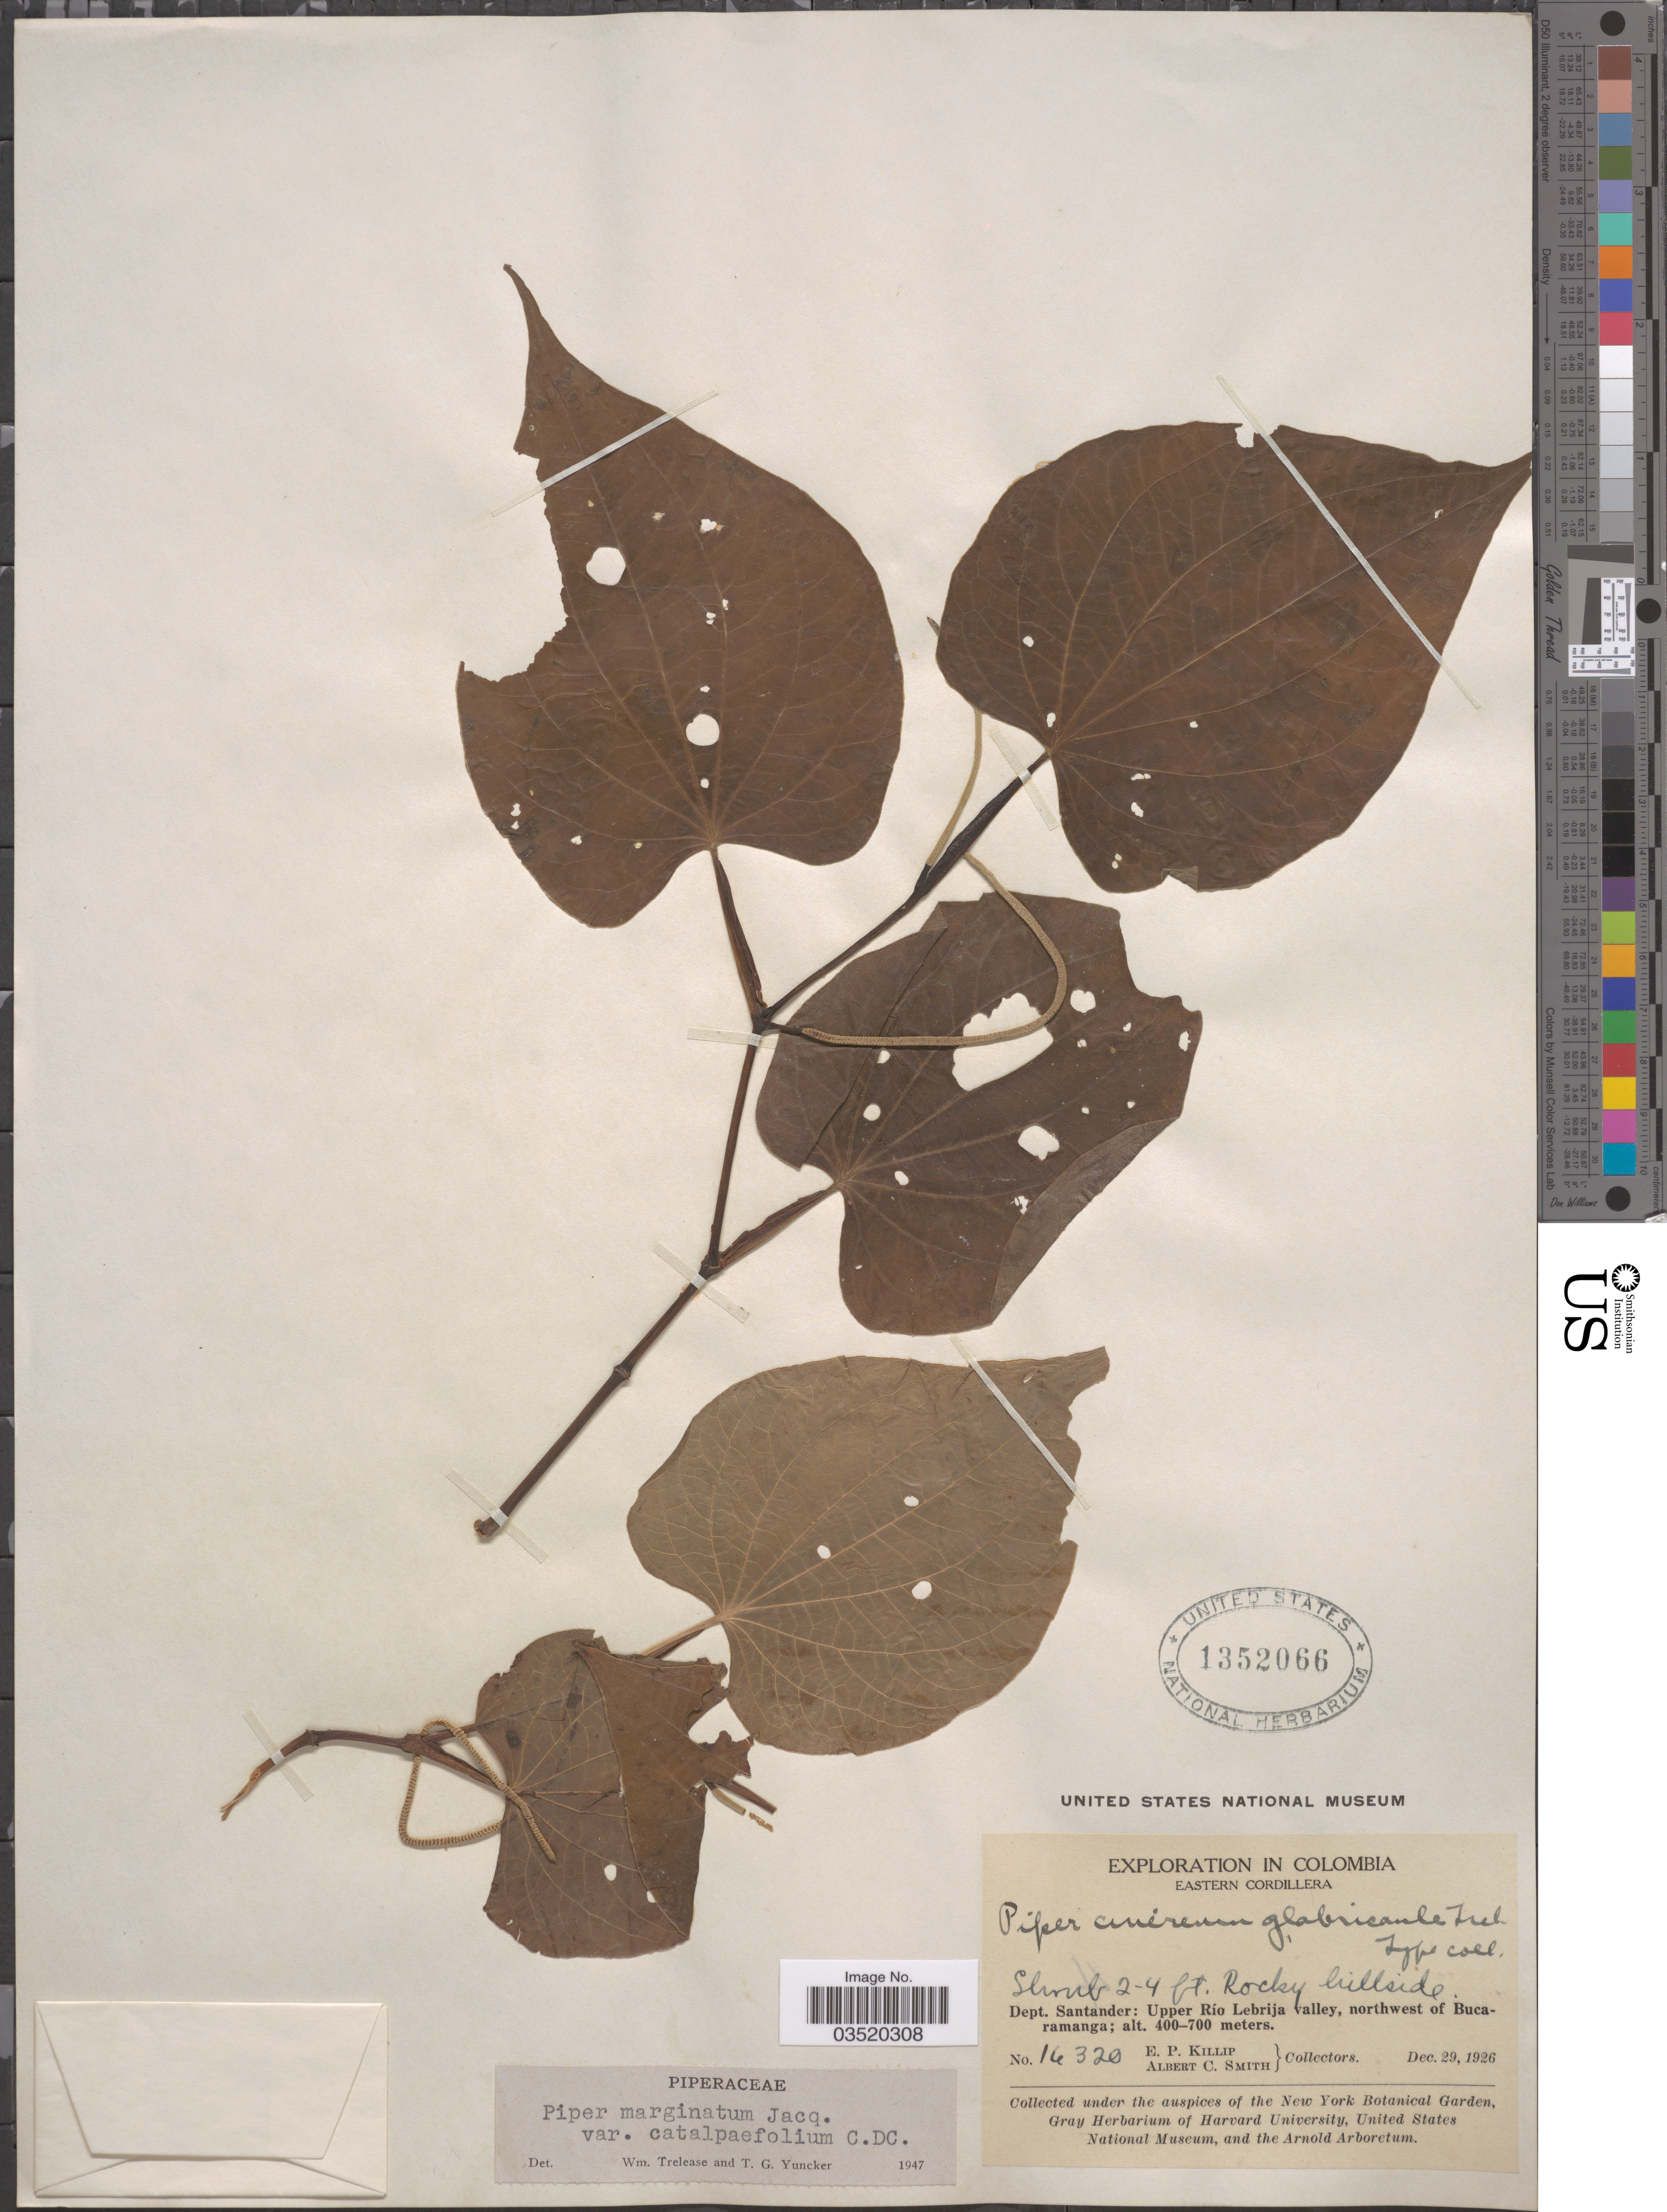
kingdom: Plantae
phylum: Tracheophyta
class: Magnoliopsida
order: Piperales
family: Piperaceae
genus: Piper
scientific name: Piper marginatum var. catalpifolium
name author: (Kunth) C. DC.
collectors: E. P. Killip & A. C. Smith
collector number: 16320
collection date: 1926-12-29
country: Colombia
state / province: Santander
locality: Eastern Cordillera. Dept. Santander: Upper Río Lebrija valley, northwest of Bucaramanga.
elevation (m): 400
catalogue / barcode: US 1352066